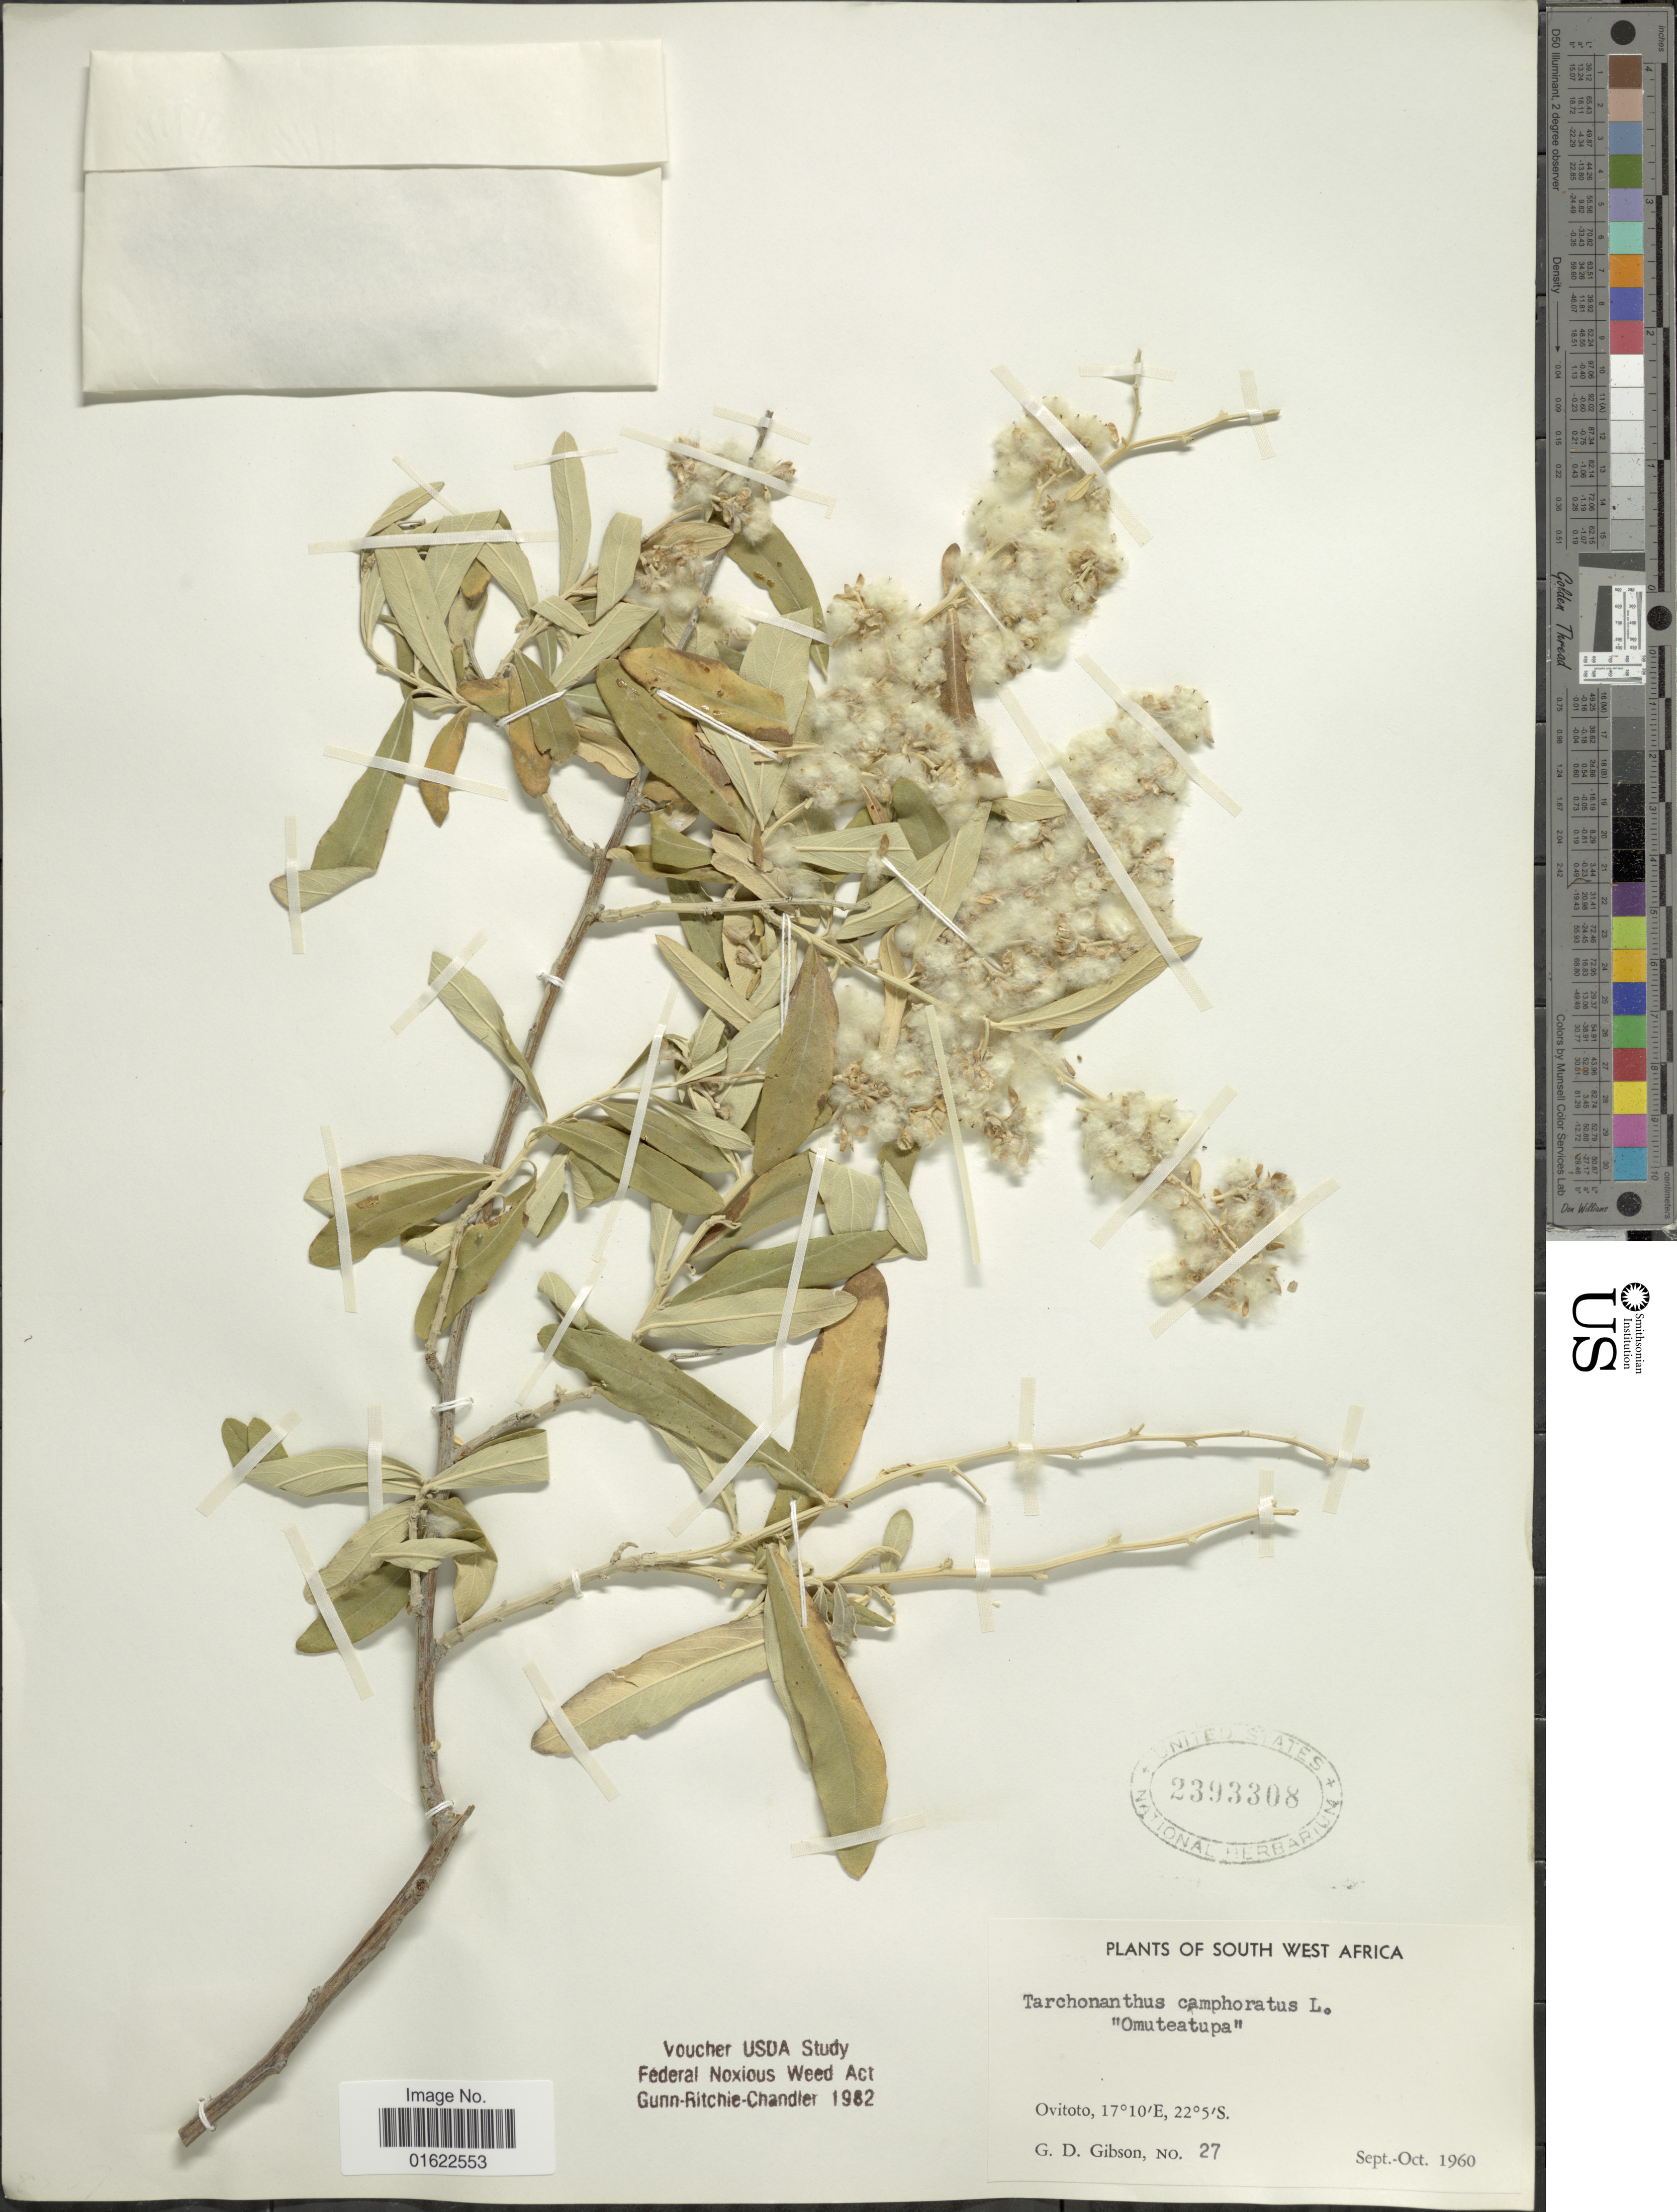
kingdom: Plantae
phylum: Tracheophyta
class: Magnoliopsida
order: Asterales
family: Asteraceae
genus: Tarchonanthus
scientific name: Tarchonanthus camphoratus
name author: L.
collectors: G. D. Gibson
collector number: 27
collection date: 1960-09/1960-10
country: Namibia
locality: South West Africa, Ovitoto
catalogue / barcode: US 2393308